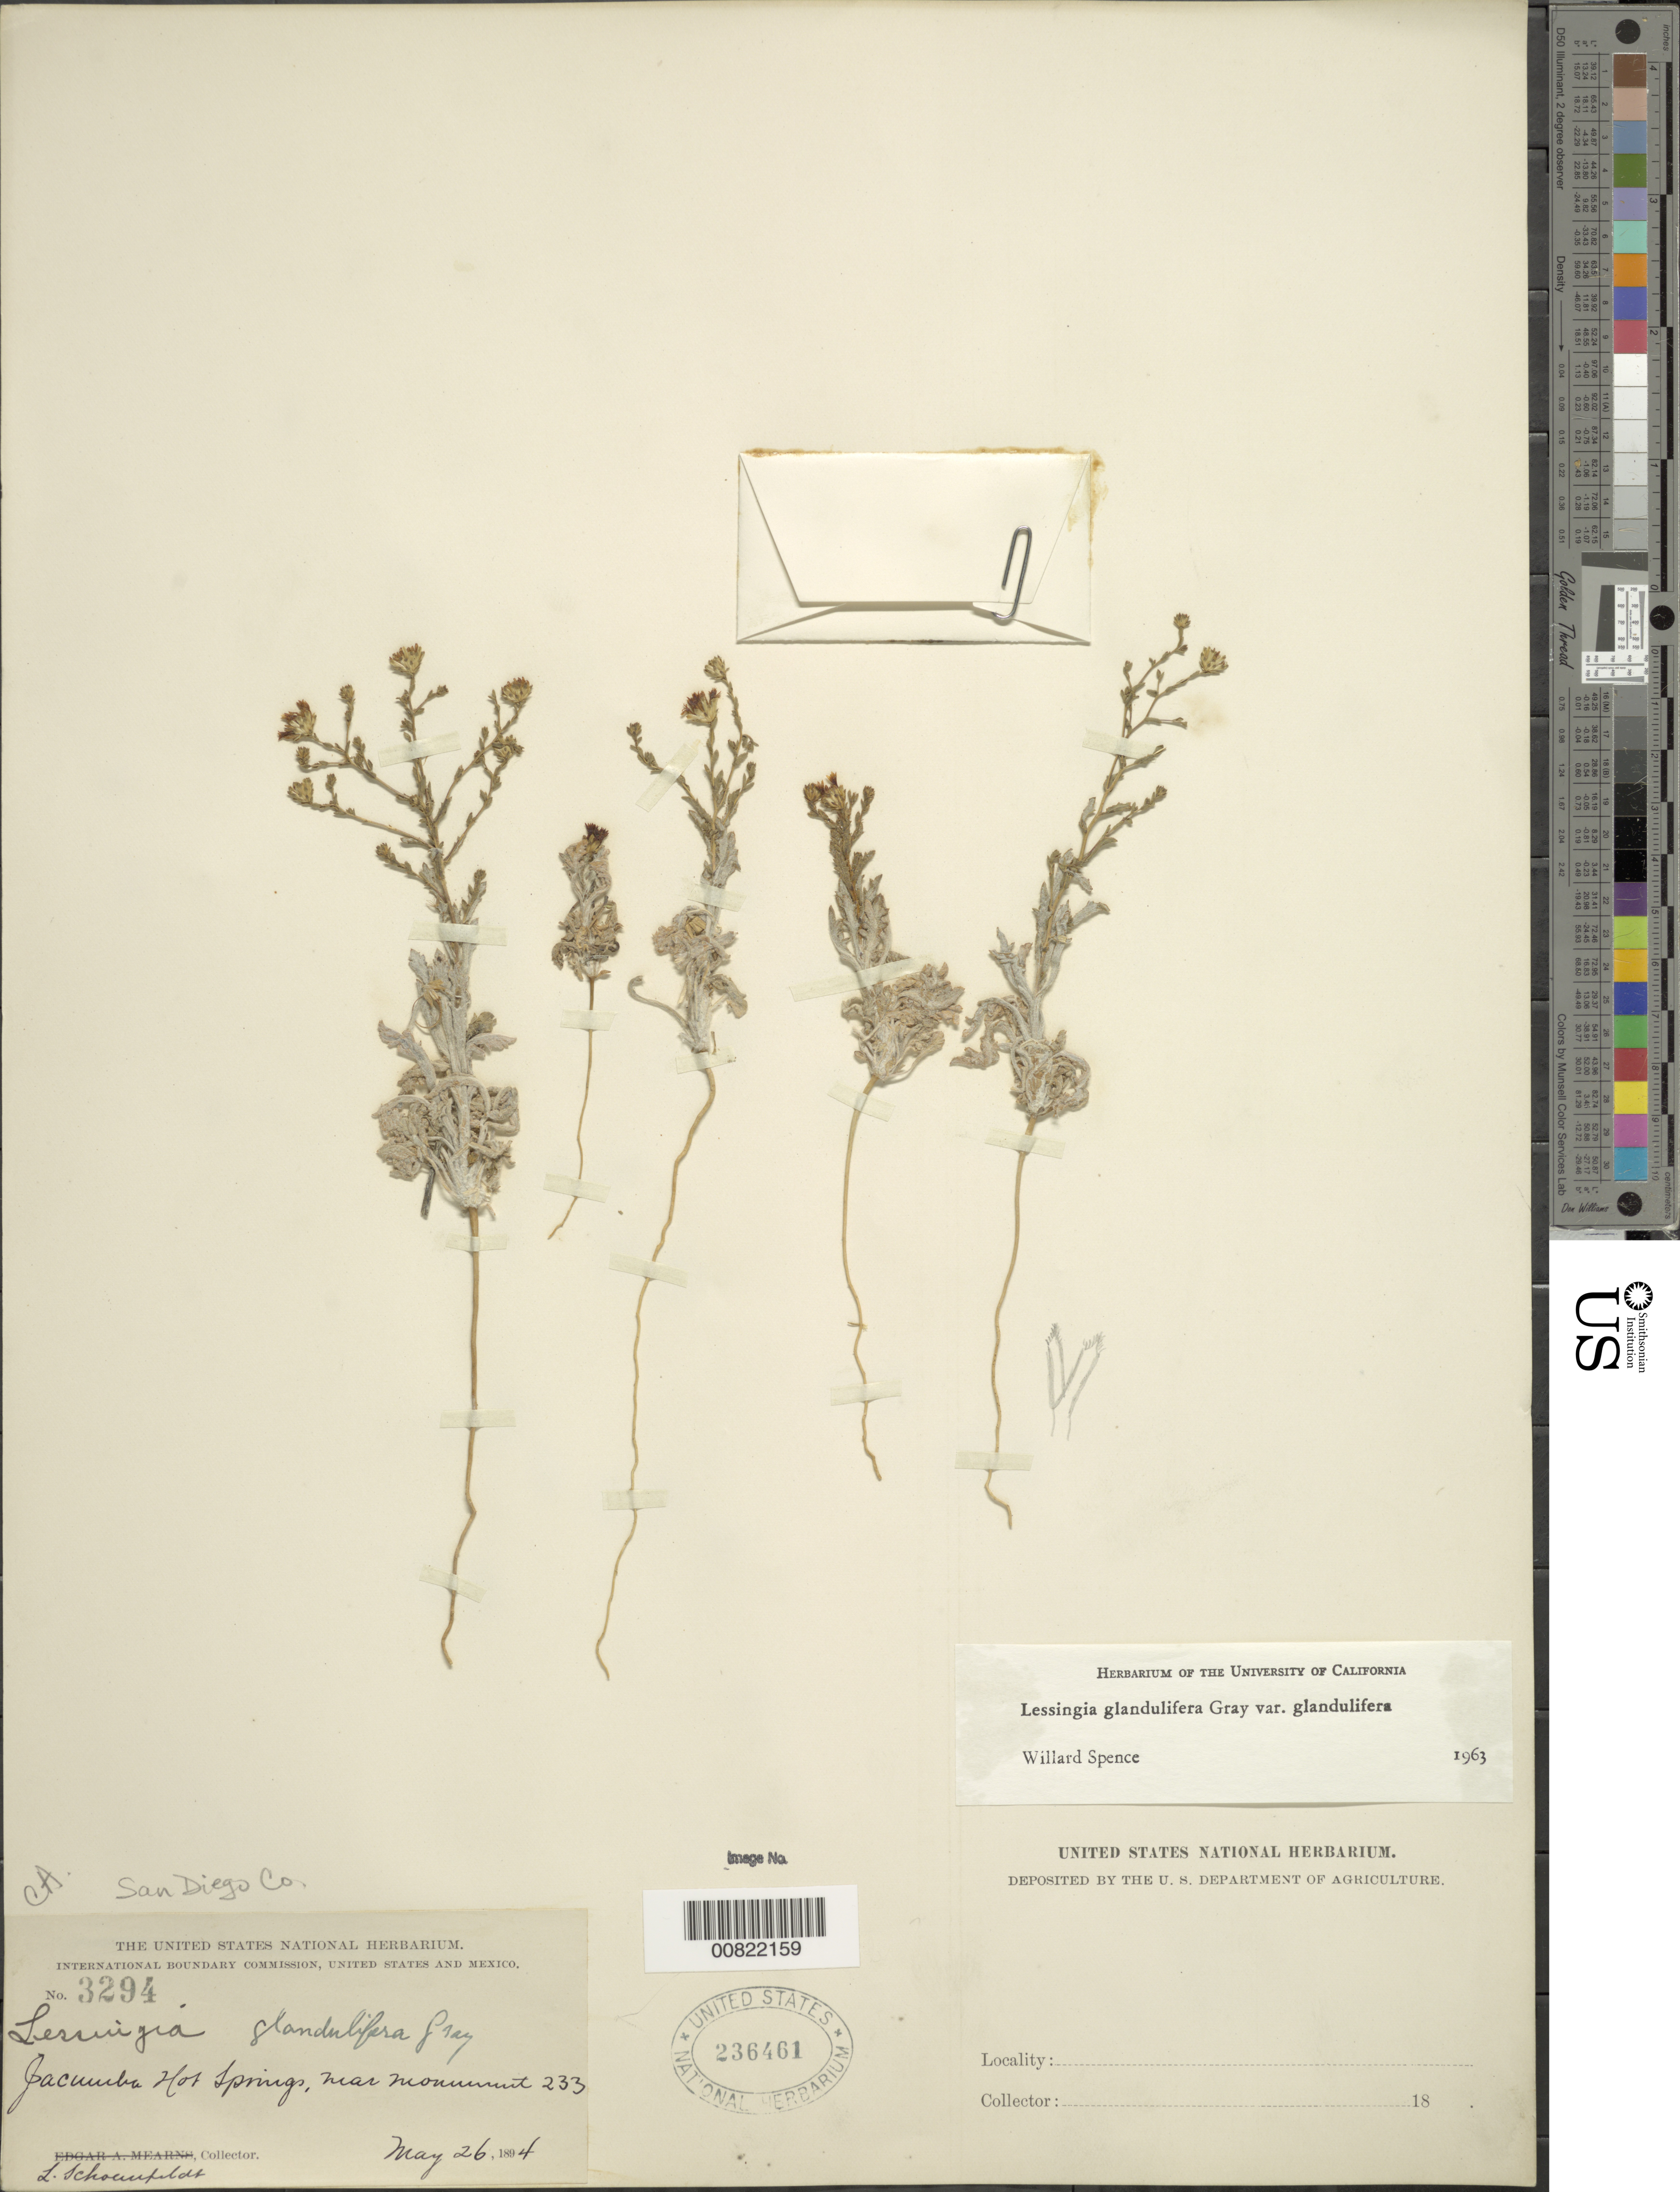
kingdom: Plantae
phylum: Tracheophyta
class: Magnoliopsida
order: Asterales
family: Asteraceae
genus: Lessingia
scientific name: Lessingia glandulifera var. glandulifera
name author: (A. Gray) J.T. Howell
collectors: L. Schoenfeldt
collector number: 3294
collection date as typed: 26 May 1894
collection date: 1894-05-26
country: United States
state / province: California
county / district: San Diego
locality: Jacumba Hot Springs, near monument 233.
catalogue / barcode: US 236461